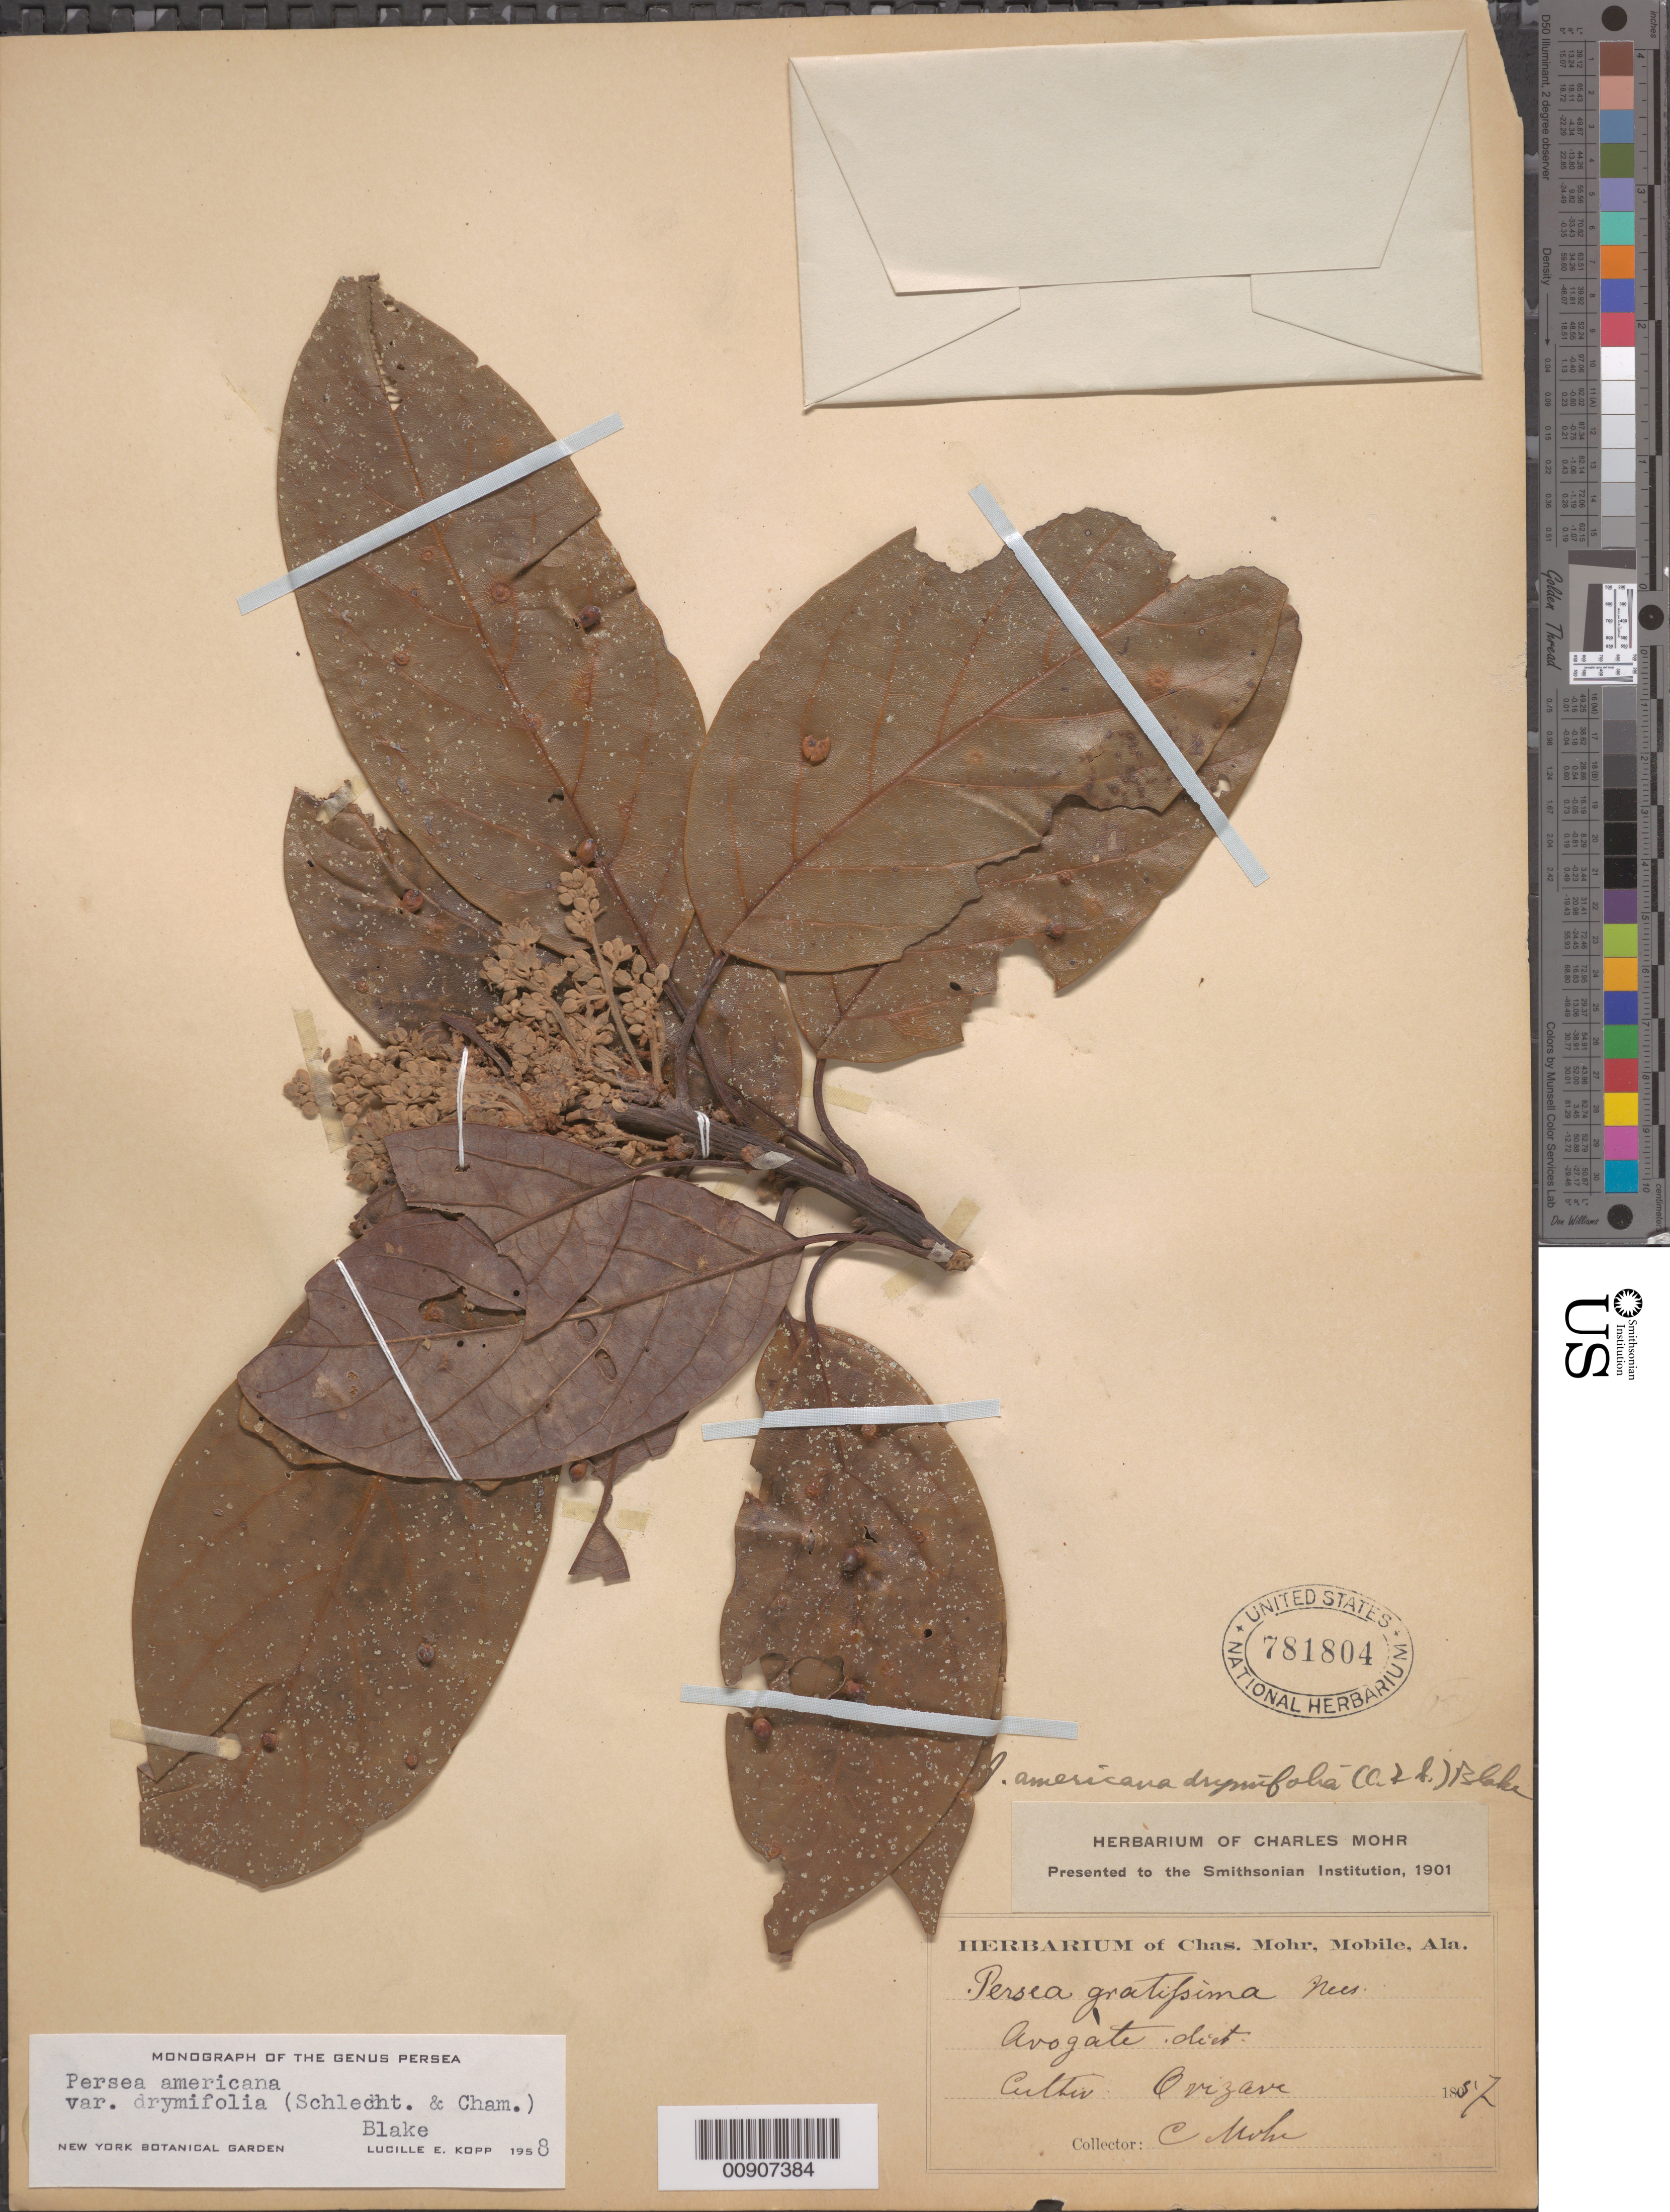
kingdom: Plantae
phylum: Tracheophyta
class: Magnoliopsida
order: Laurales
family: Lauraceae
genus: Persea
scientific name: Persea americana var. drymifolia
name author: (Schltdl. & Cham.) S.F. Blake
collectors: C. T. Mohr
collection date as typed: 1857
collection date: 1857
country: Mexico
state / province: Veracruz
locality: Orizava [sic].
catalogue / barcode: US 781804